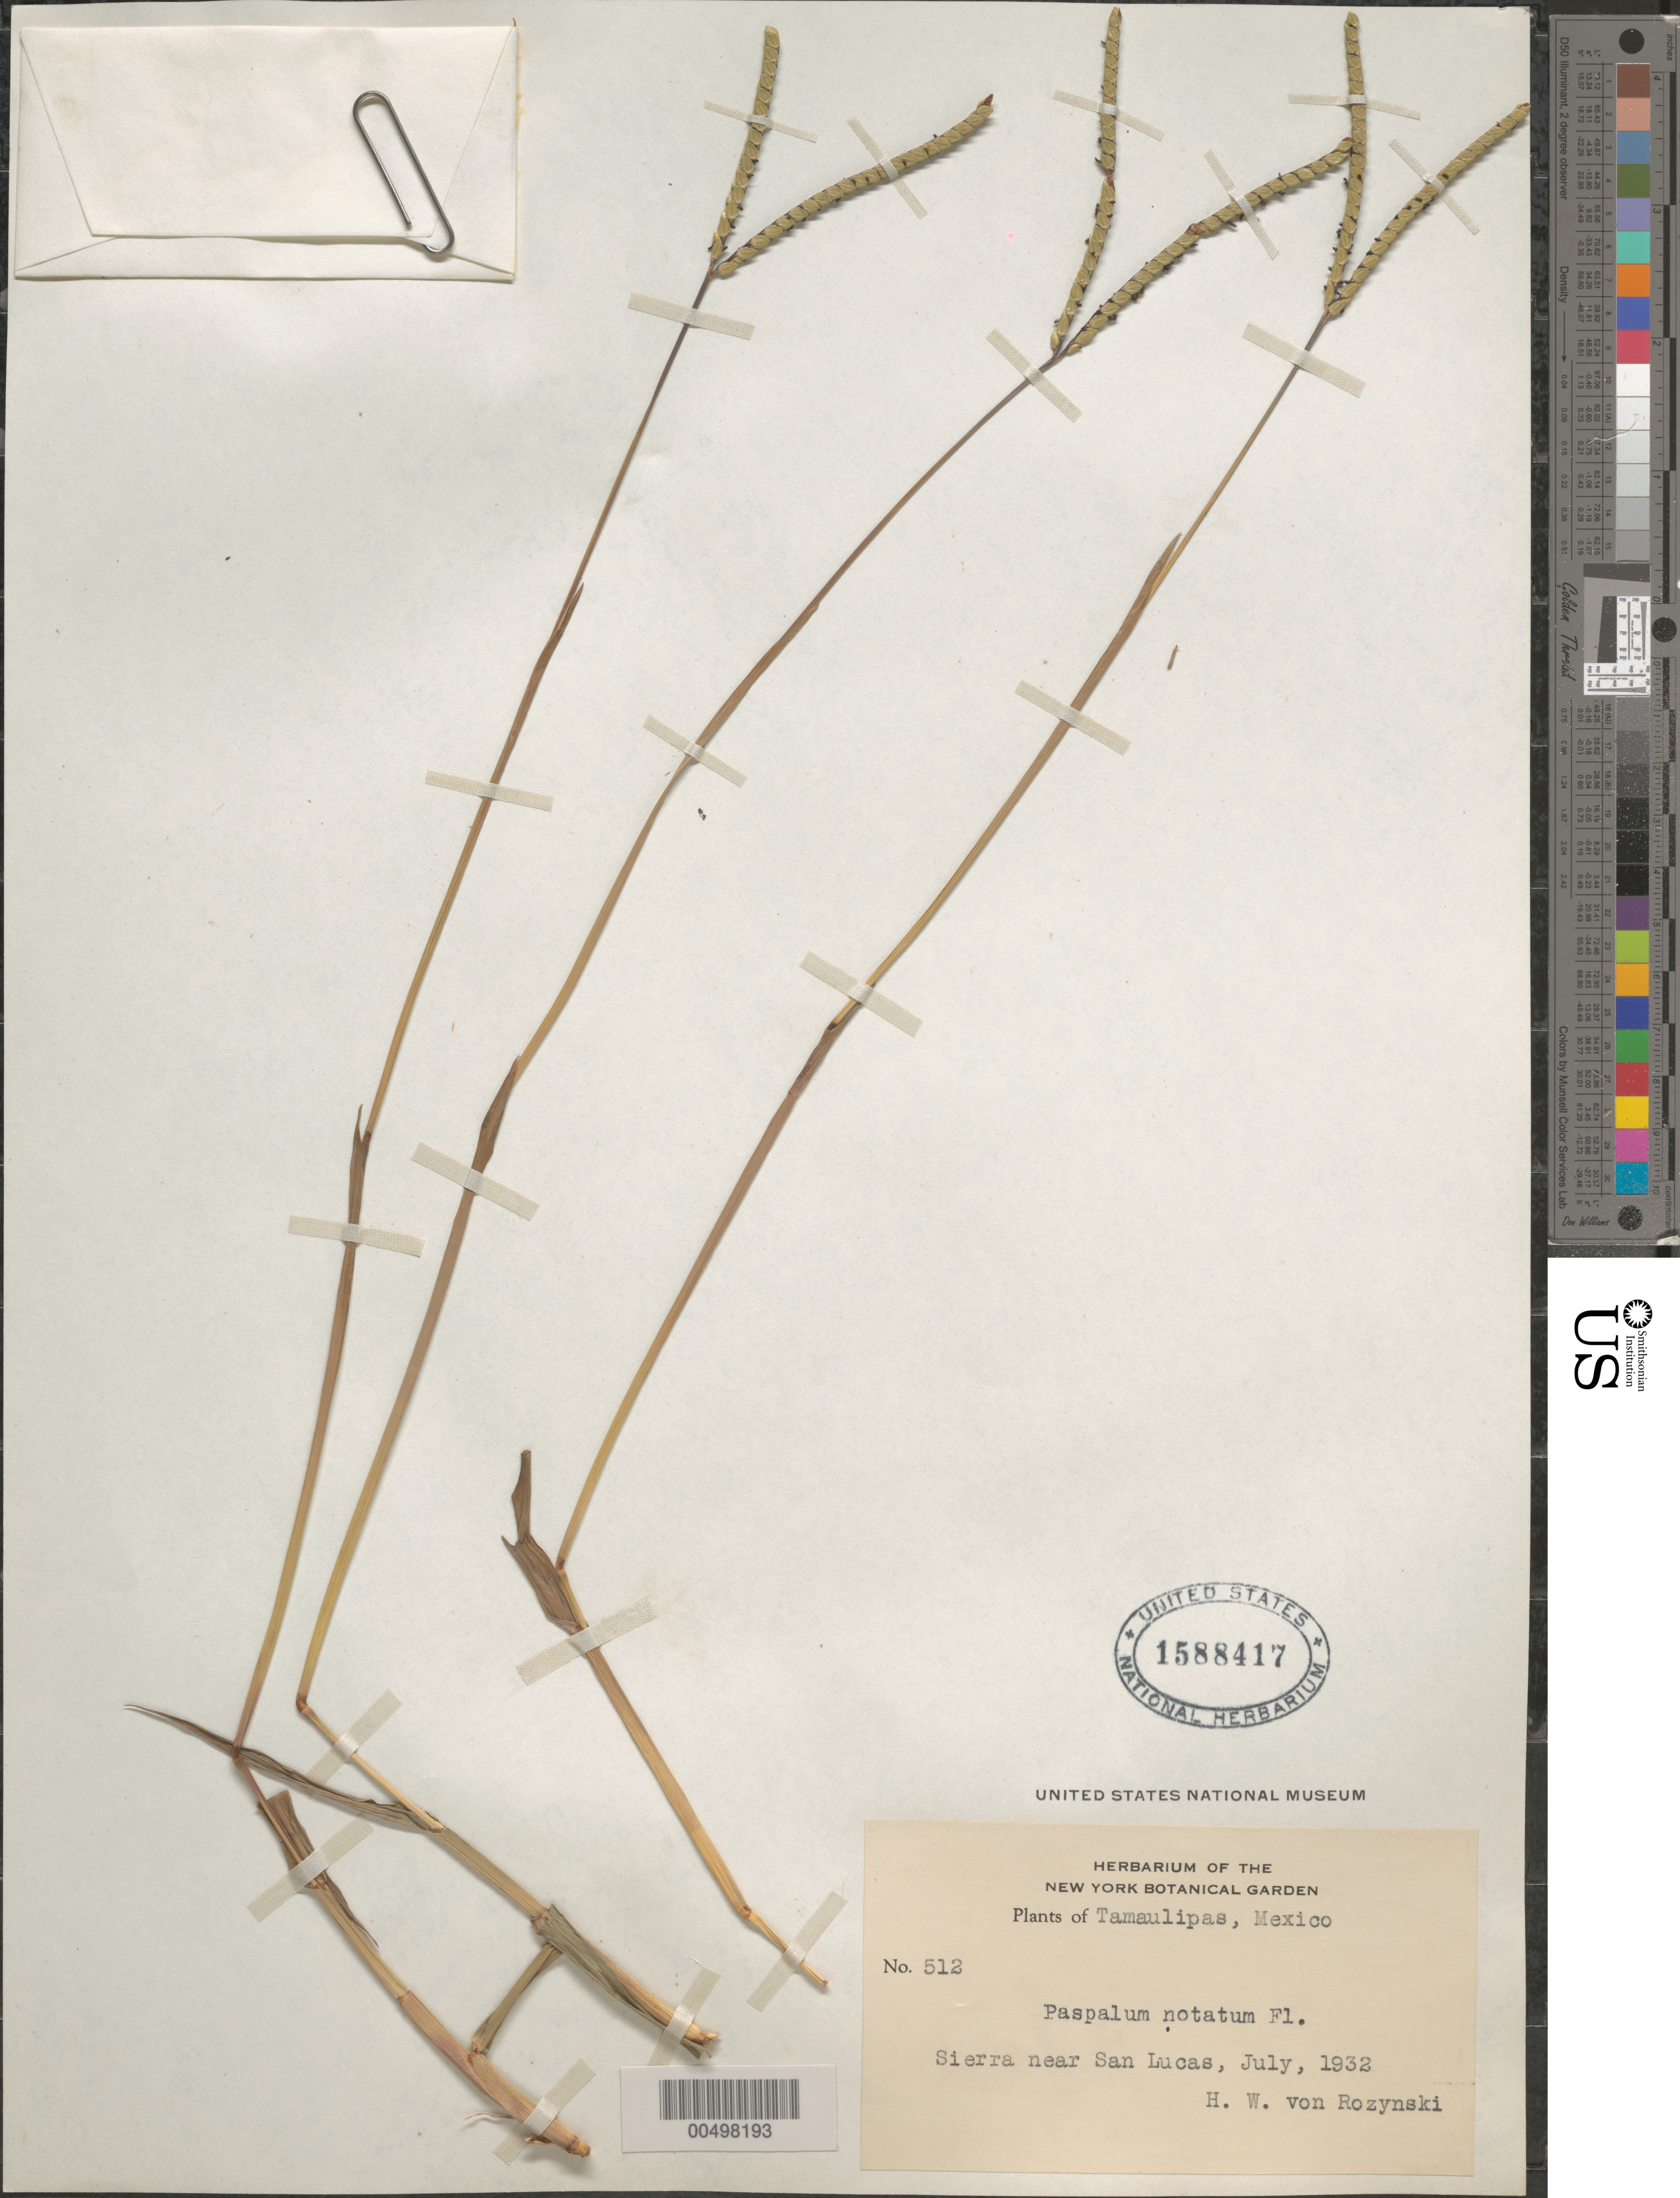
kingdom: Plantae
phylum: Tracheophyta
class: Liliopsida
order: Poales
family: Poaceae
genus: Paspalum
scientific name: Paspalum notatum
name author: Flüggé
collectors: H. von Rozynski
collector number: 512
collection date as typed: Jul 1932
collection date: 1932-07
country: Mexico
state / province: Tamaulipas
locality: Sierra near San Lucas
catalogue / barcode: US 1588417